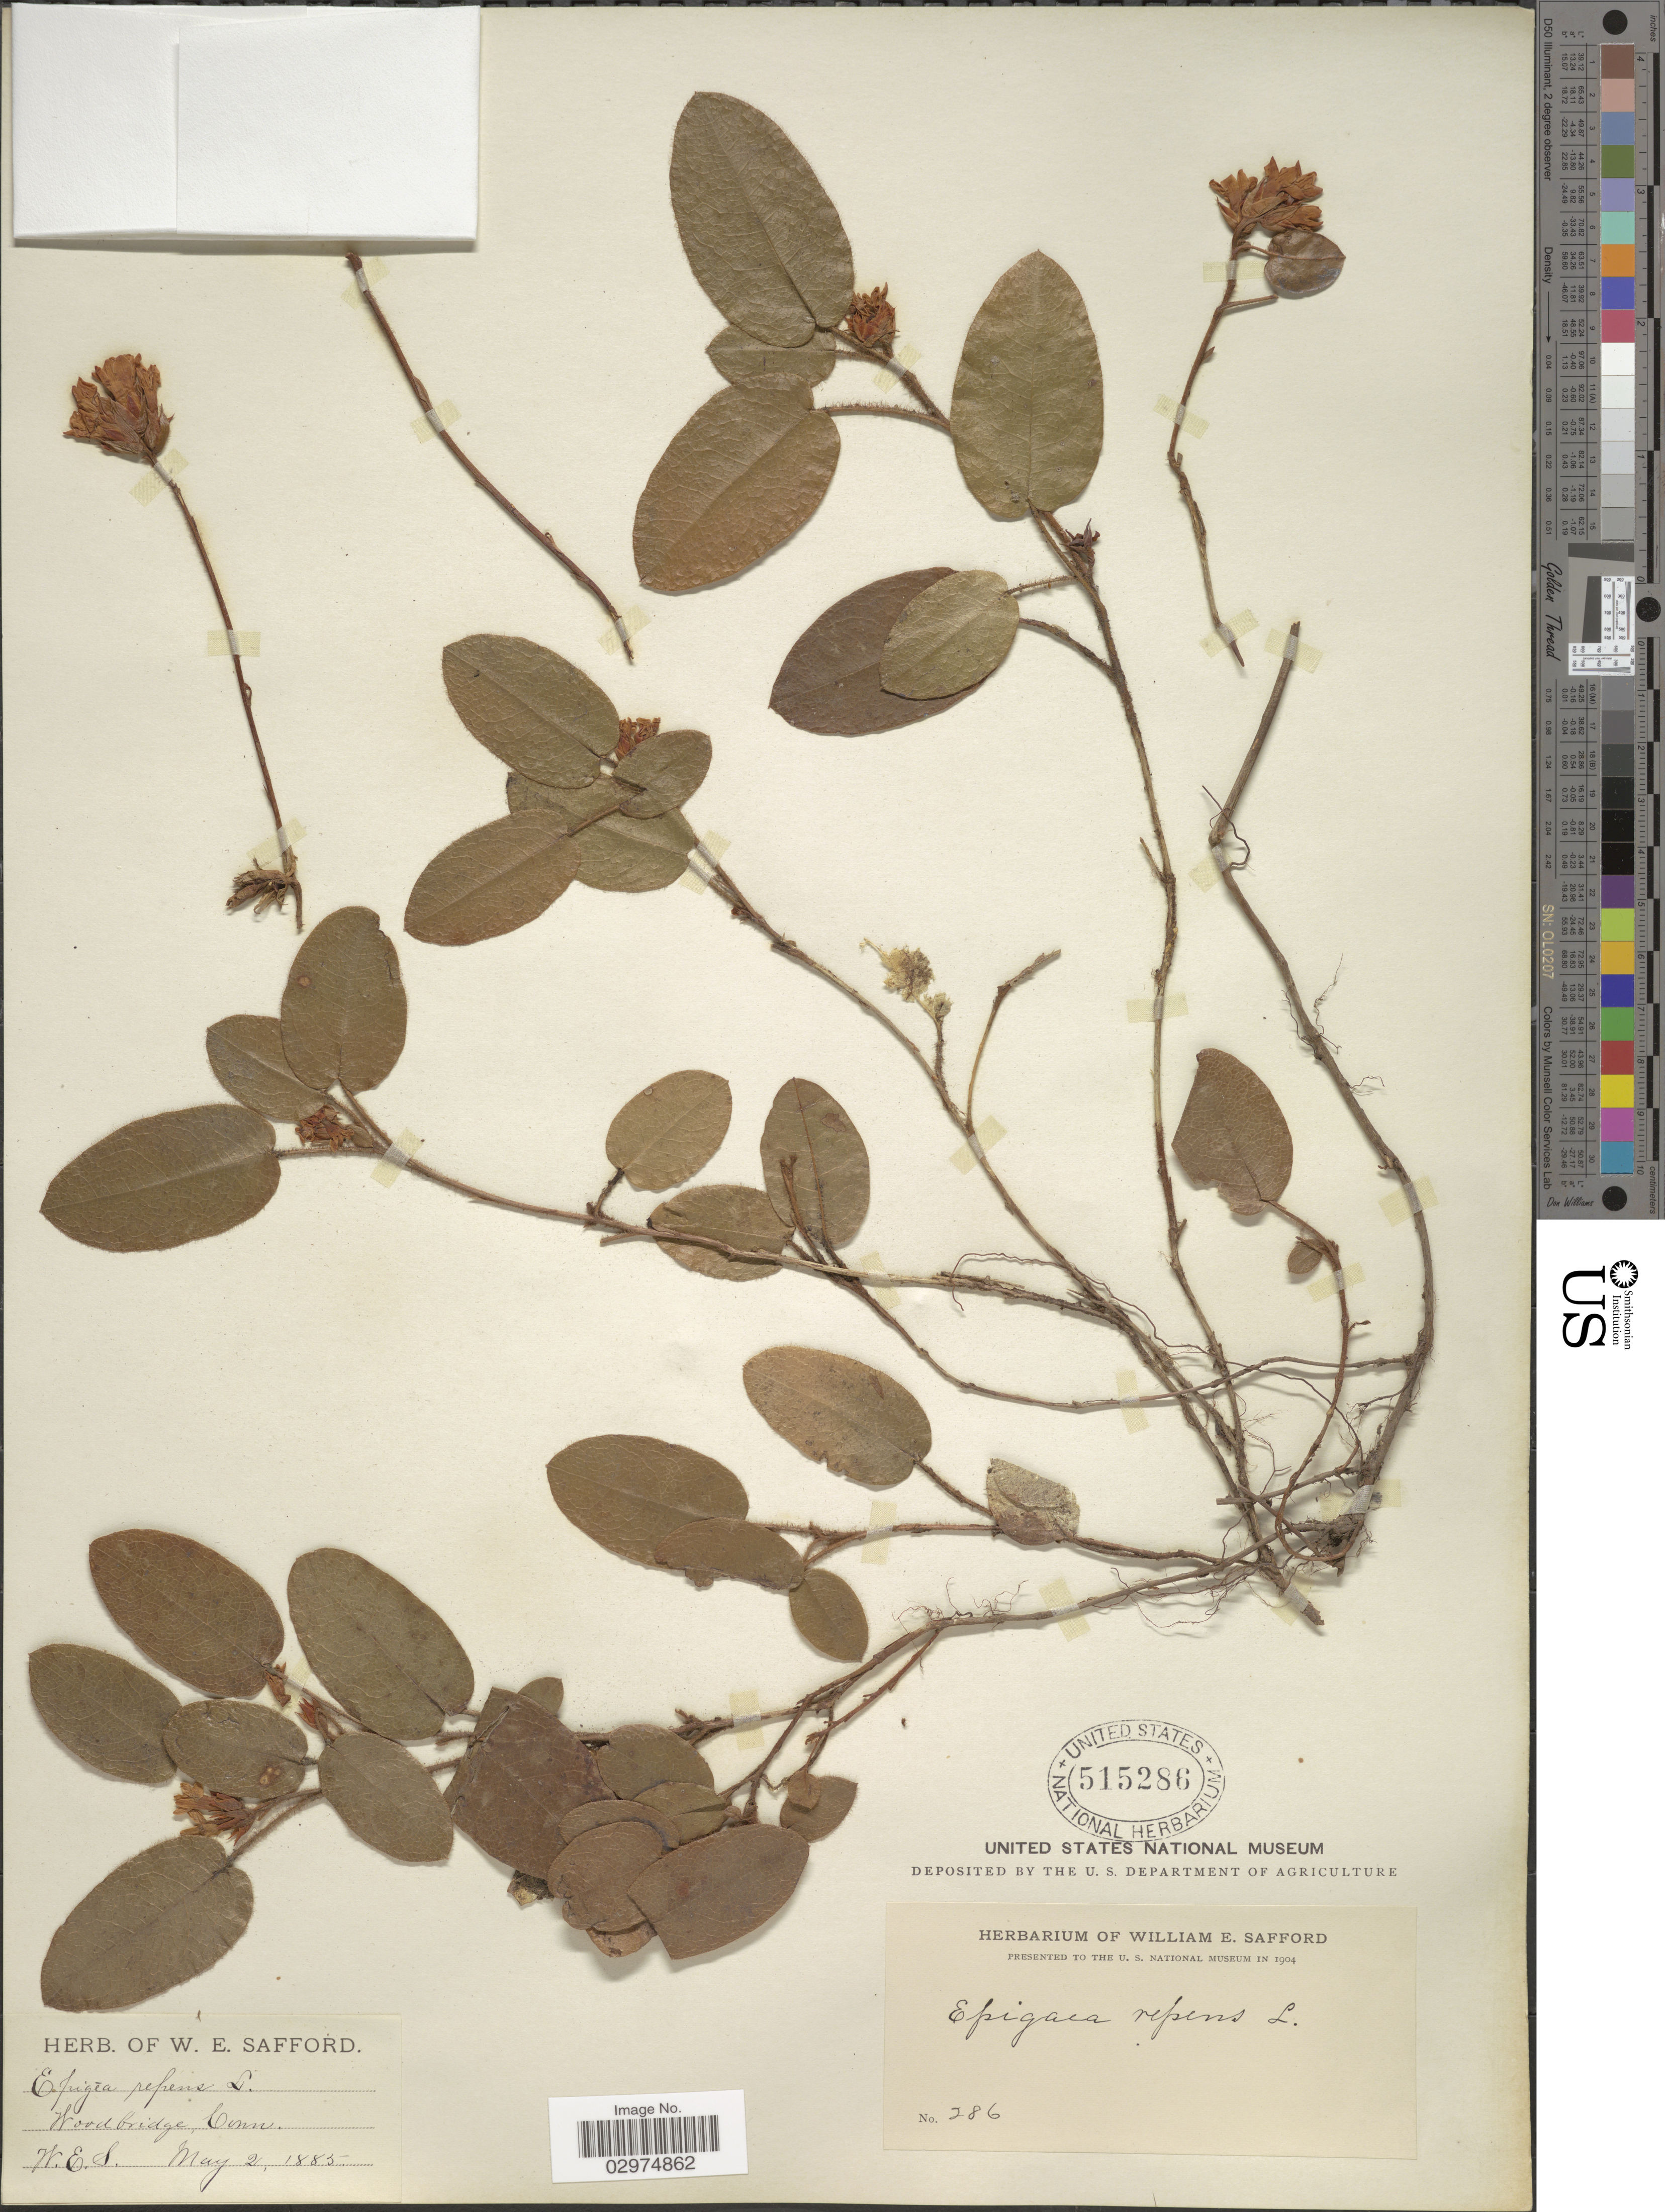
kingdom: Plantae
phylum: Tracheophyta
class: Magnoliopsida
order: Ericales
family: Ericaceae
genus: Epigaea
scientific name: Epigaea repens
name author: L.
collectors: W. E. Safford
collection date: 1885-05-02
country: United States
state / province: Connecticut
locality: Woodbridge.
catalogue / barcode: US 515286